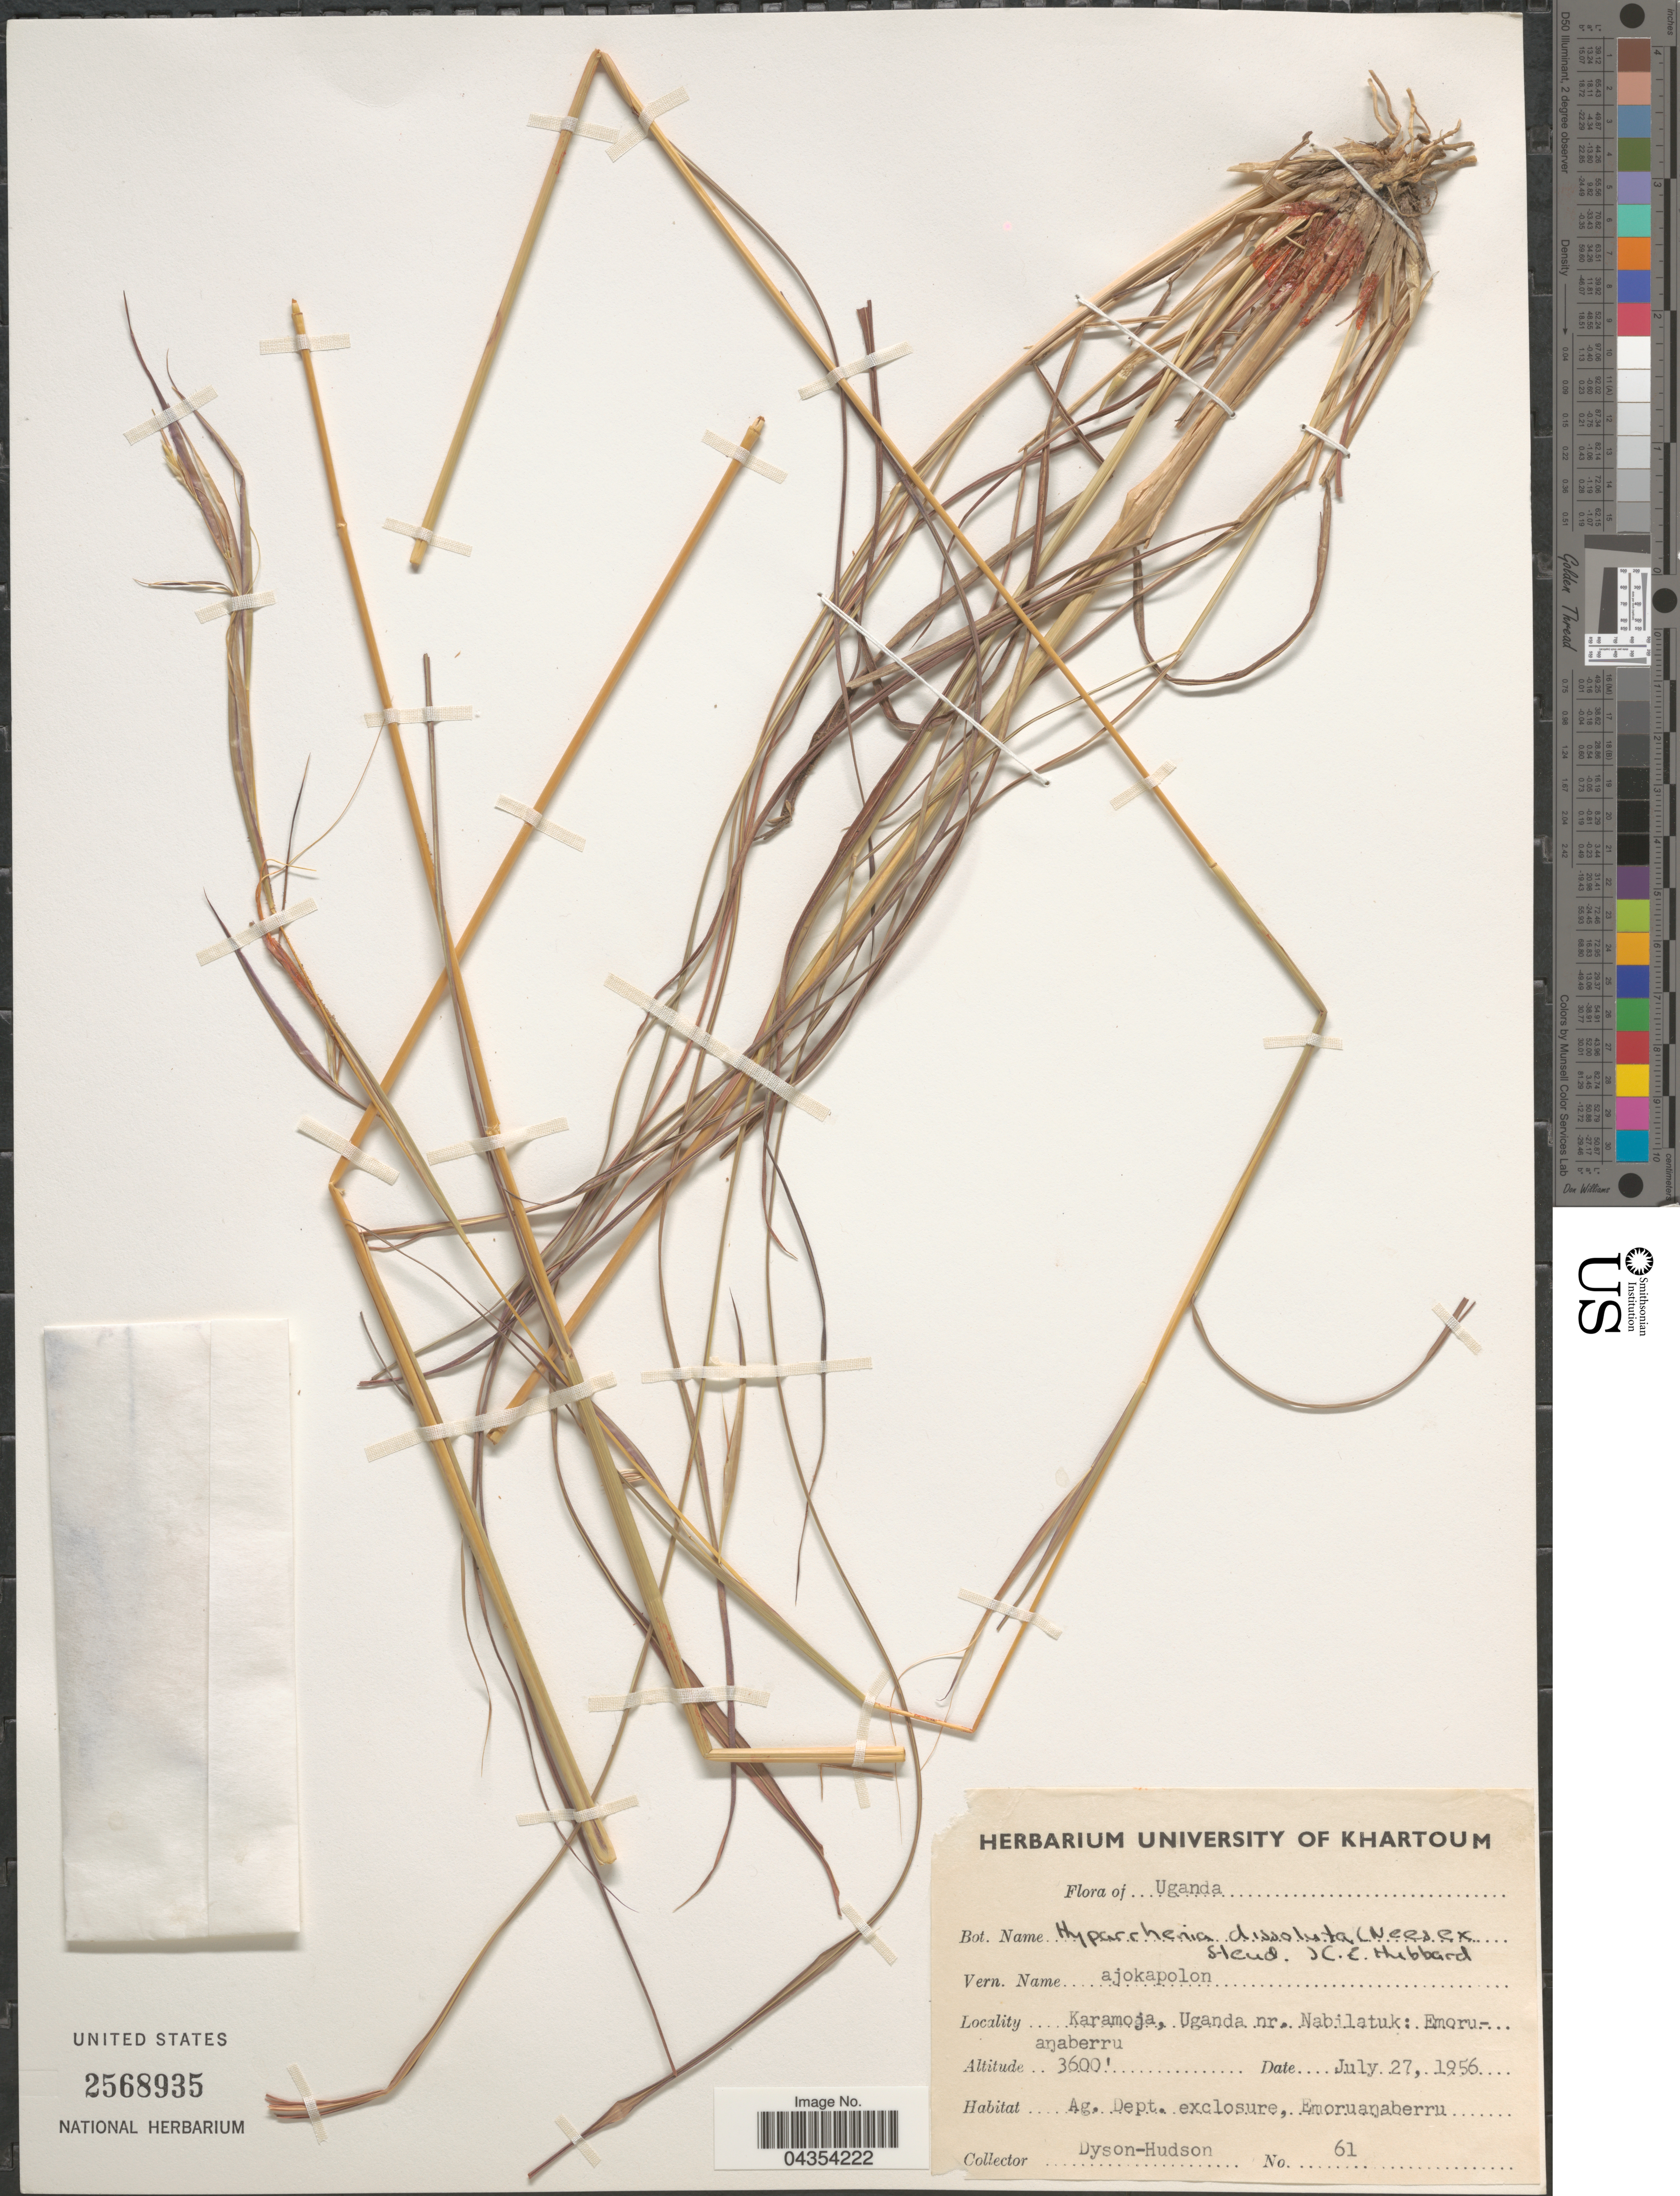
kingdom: Plantae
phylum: Tracheophyta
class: Liliopsida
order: Poales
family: Poaceae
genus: Hyperthelia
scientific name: Hyperthelia dissoluta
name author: (Nees ex Steud.) Clayton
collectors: Dyson-Hudson, --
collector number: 61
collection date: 1956-07-27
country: Uganda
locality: Karamoja, Uganda nr. Nabilatuk: Emoruanjaberru.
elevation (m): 1097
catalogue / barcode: US 2568935